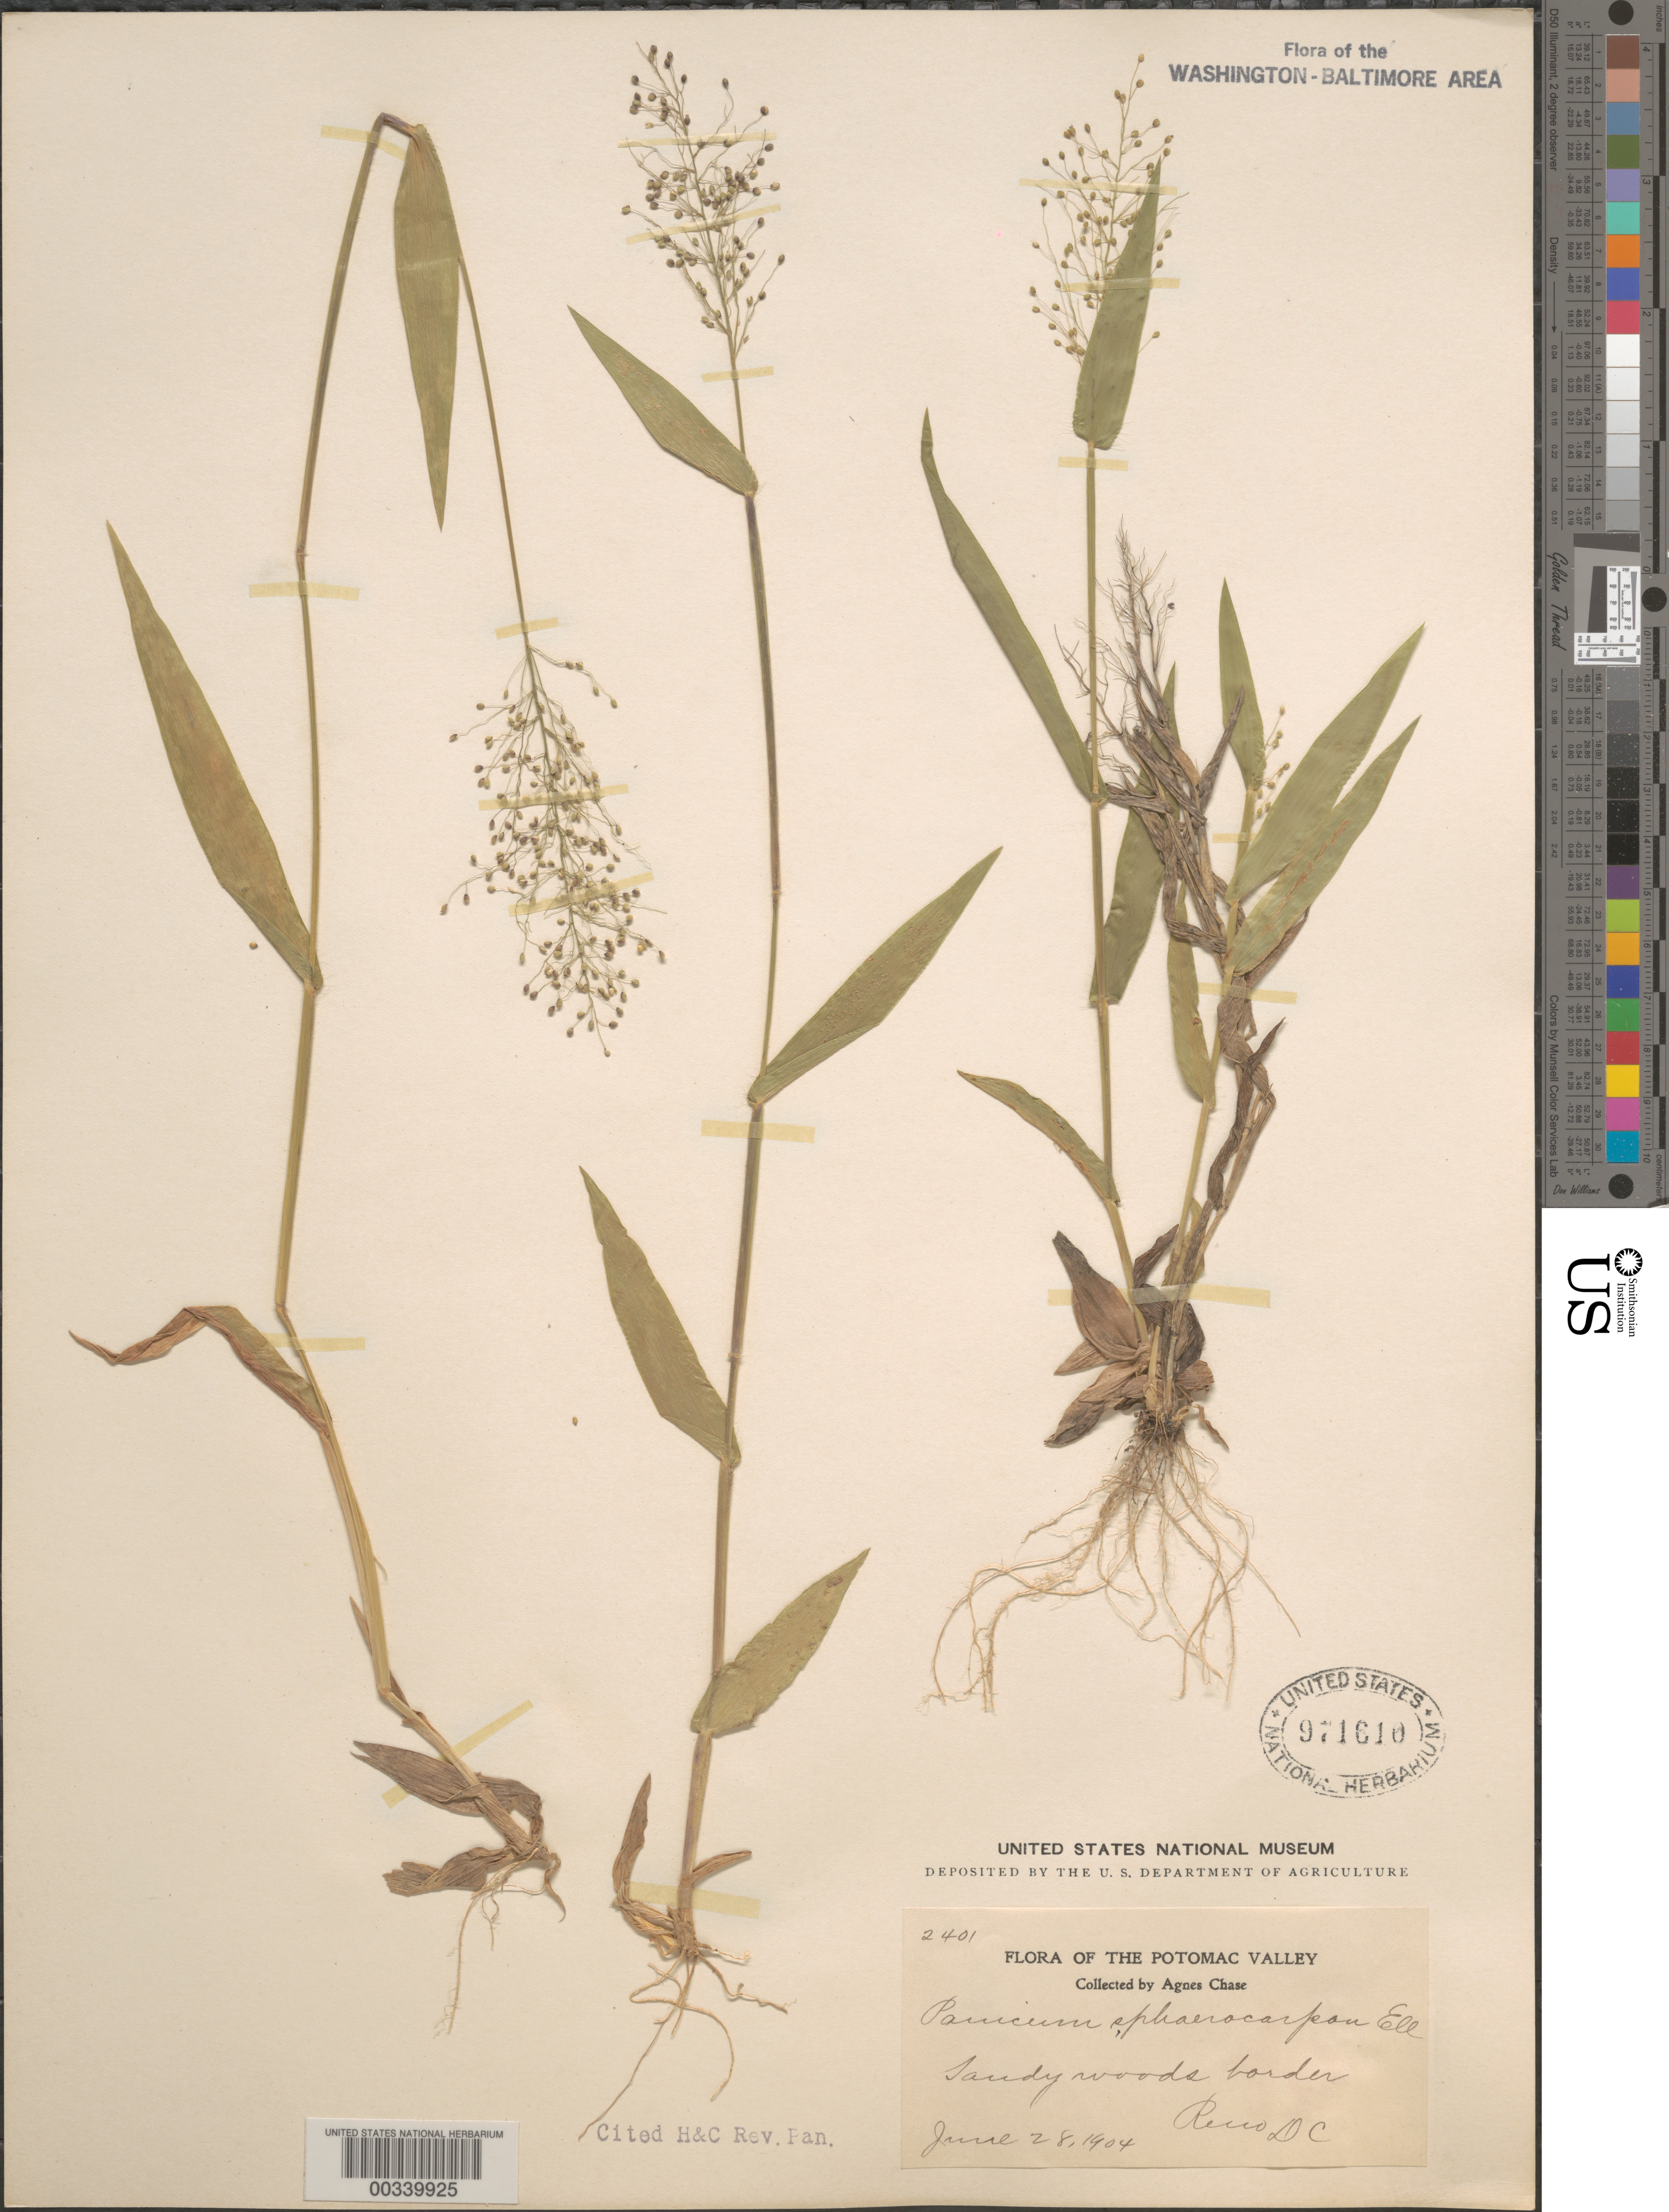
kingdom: Plantae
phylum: Tracheophyta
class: Liliopsida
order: Poales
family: Poaceae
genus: Dichanthelium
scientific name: Dichanthelium sphaerocarpon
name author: (Elliott) Gould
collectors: A. Chase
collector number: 2401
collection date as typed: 28 Jun 1904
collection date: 1904-06-28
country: United States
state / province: District of Columbia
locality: Reno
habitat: Sandy woods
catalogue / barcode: US 971610